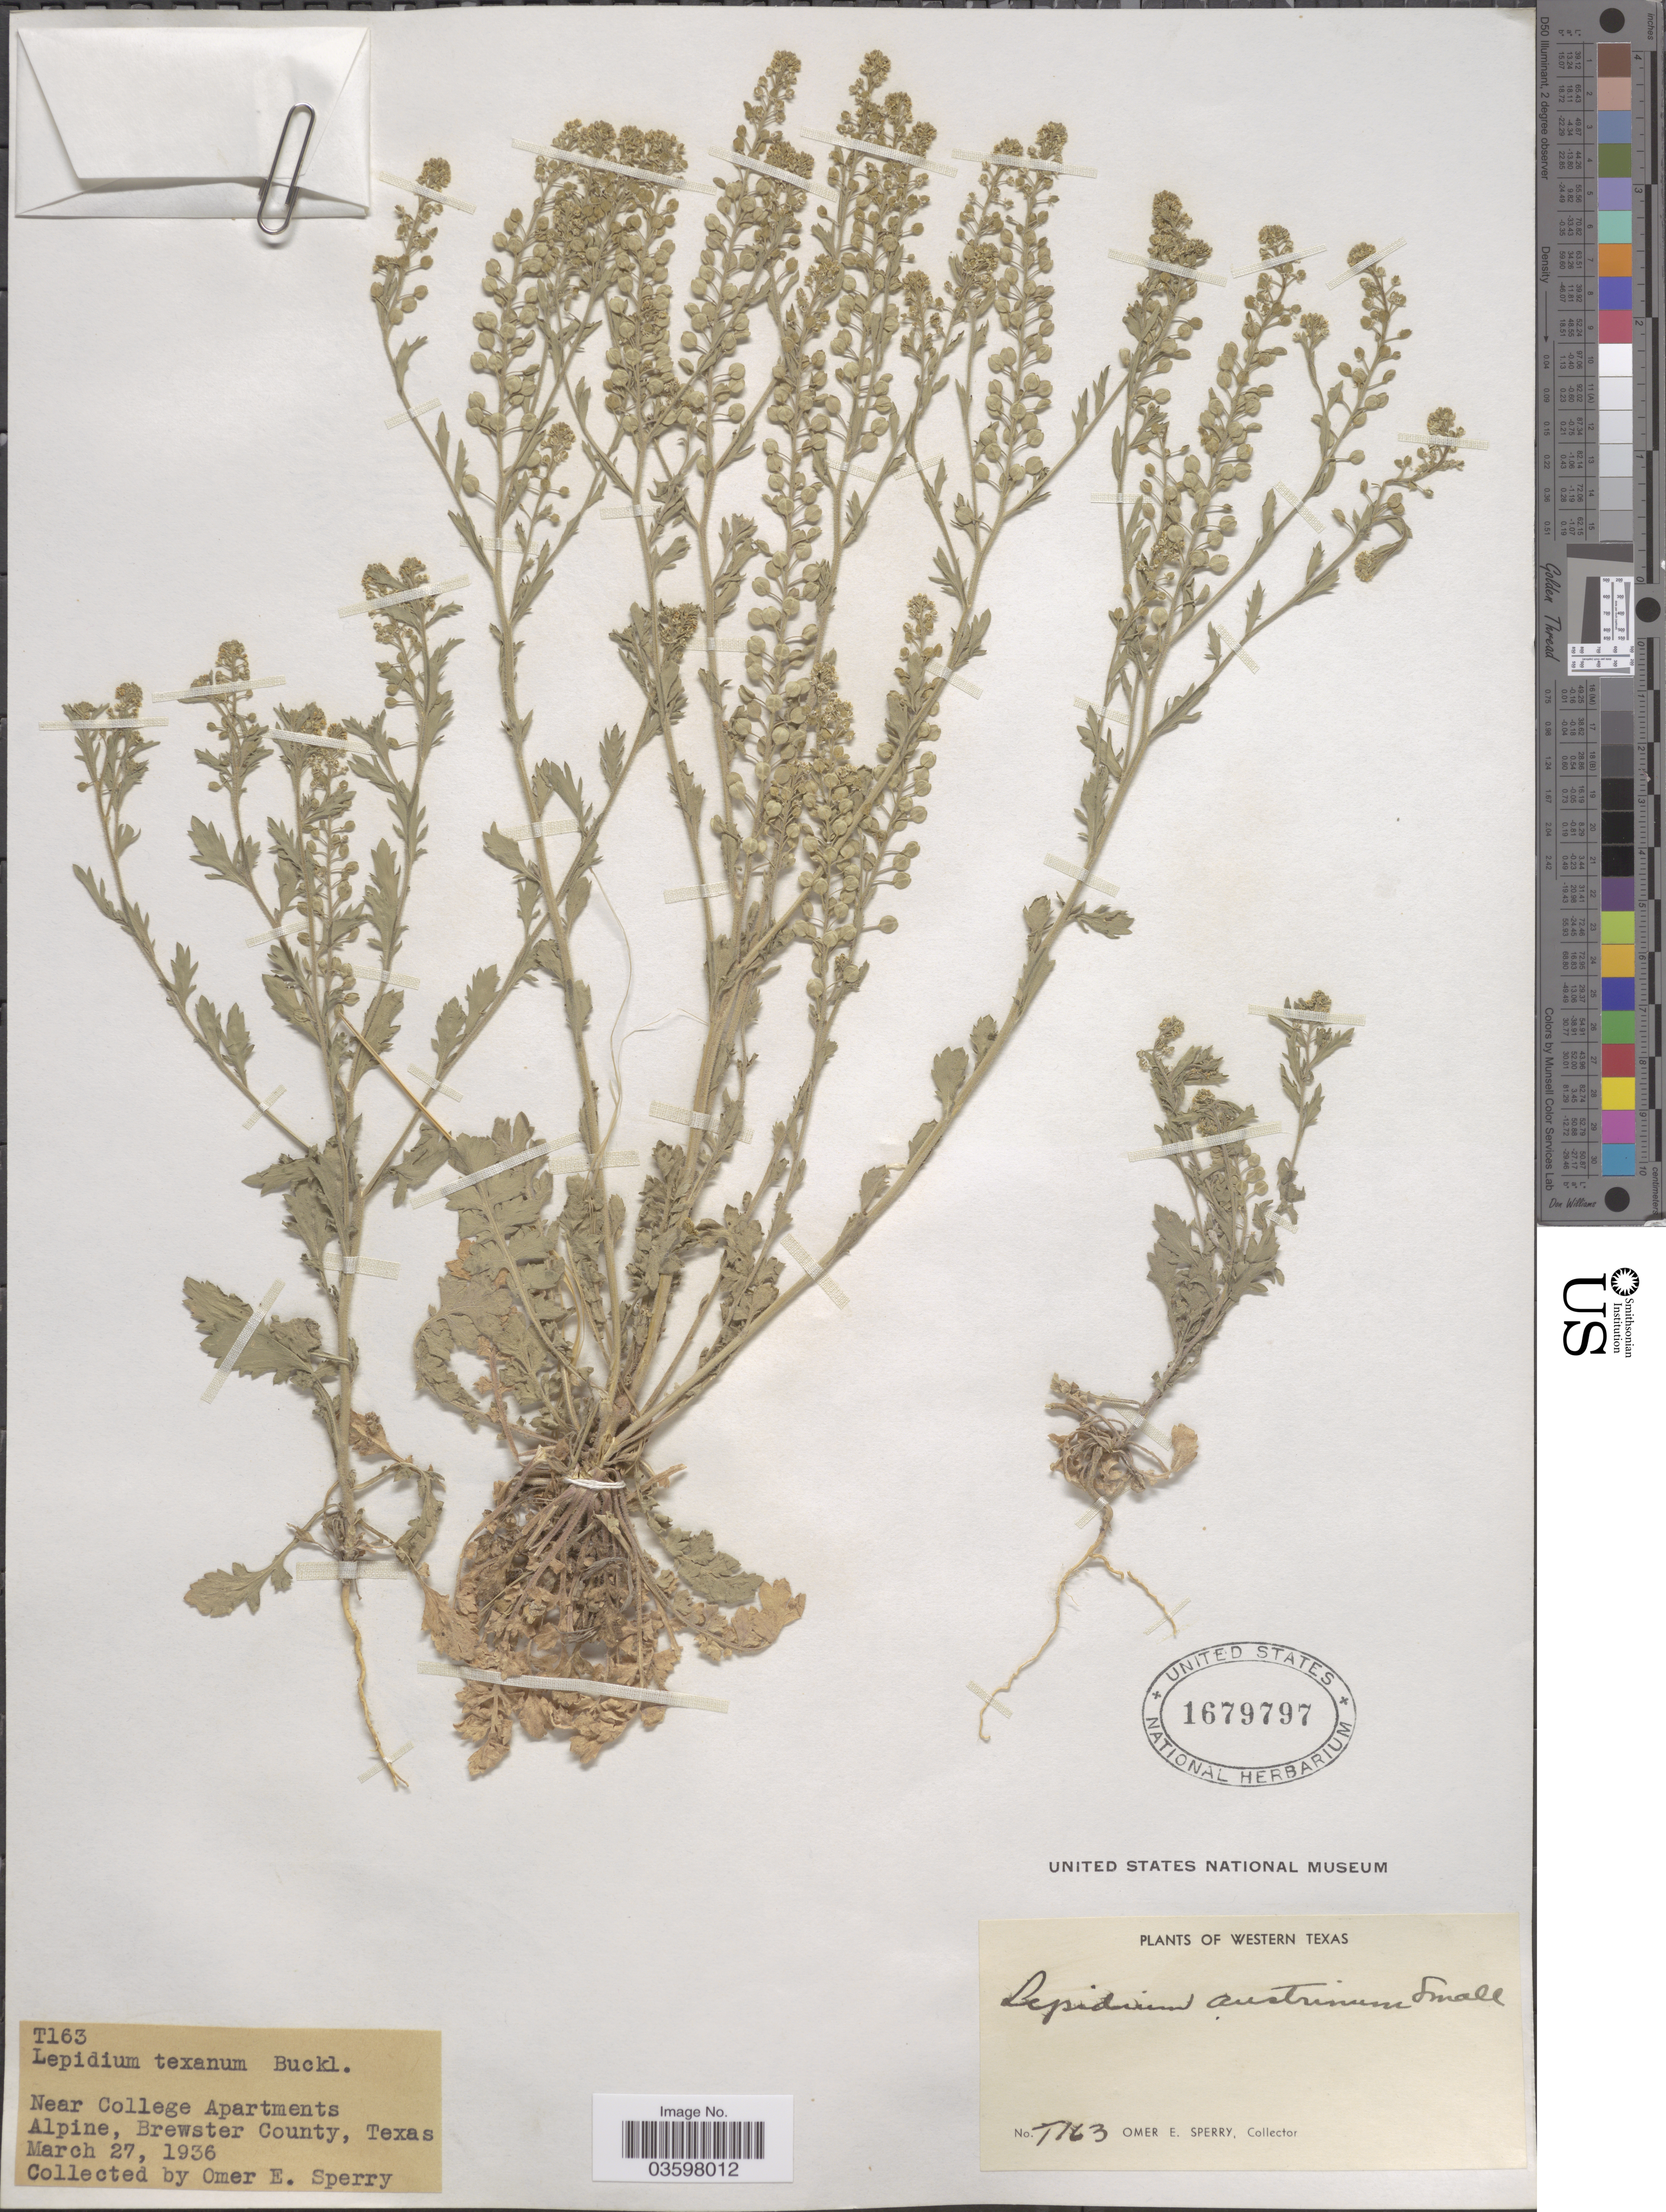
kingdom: Plantae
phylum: Tracheophyta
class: Magnoliopsida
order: Brassicales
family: Brassicaceae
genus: Lepidium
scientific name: Lepidium austrinum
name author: Small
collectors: O. E. Sperry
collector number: T163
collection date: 1936-03-27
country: United States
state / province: Texas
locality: Western Texas. Near College Apartments. Alpine, Brewster County.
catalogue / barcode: US 1679797